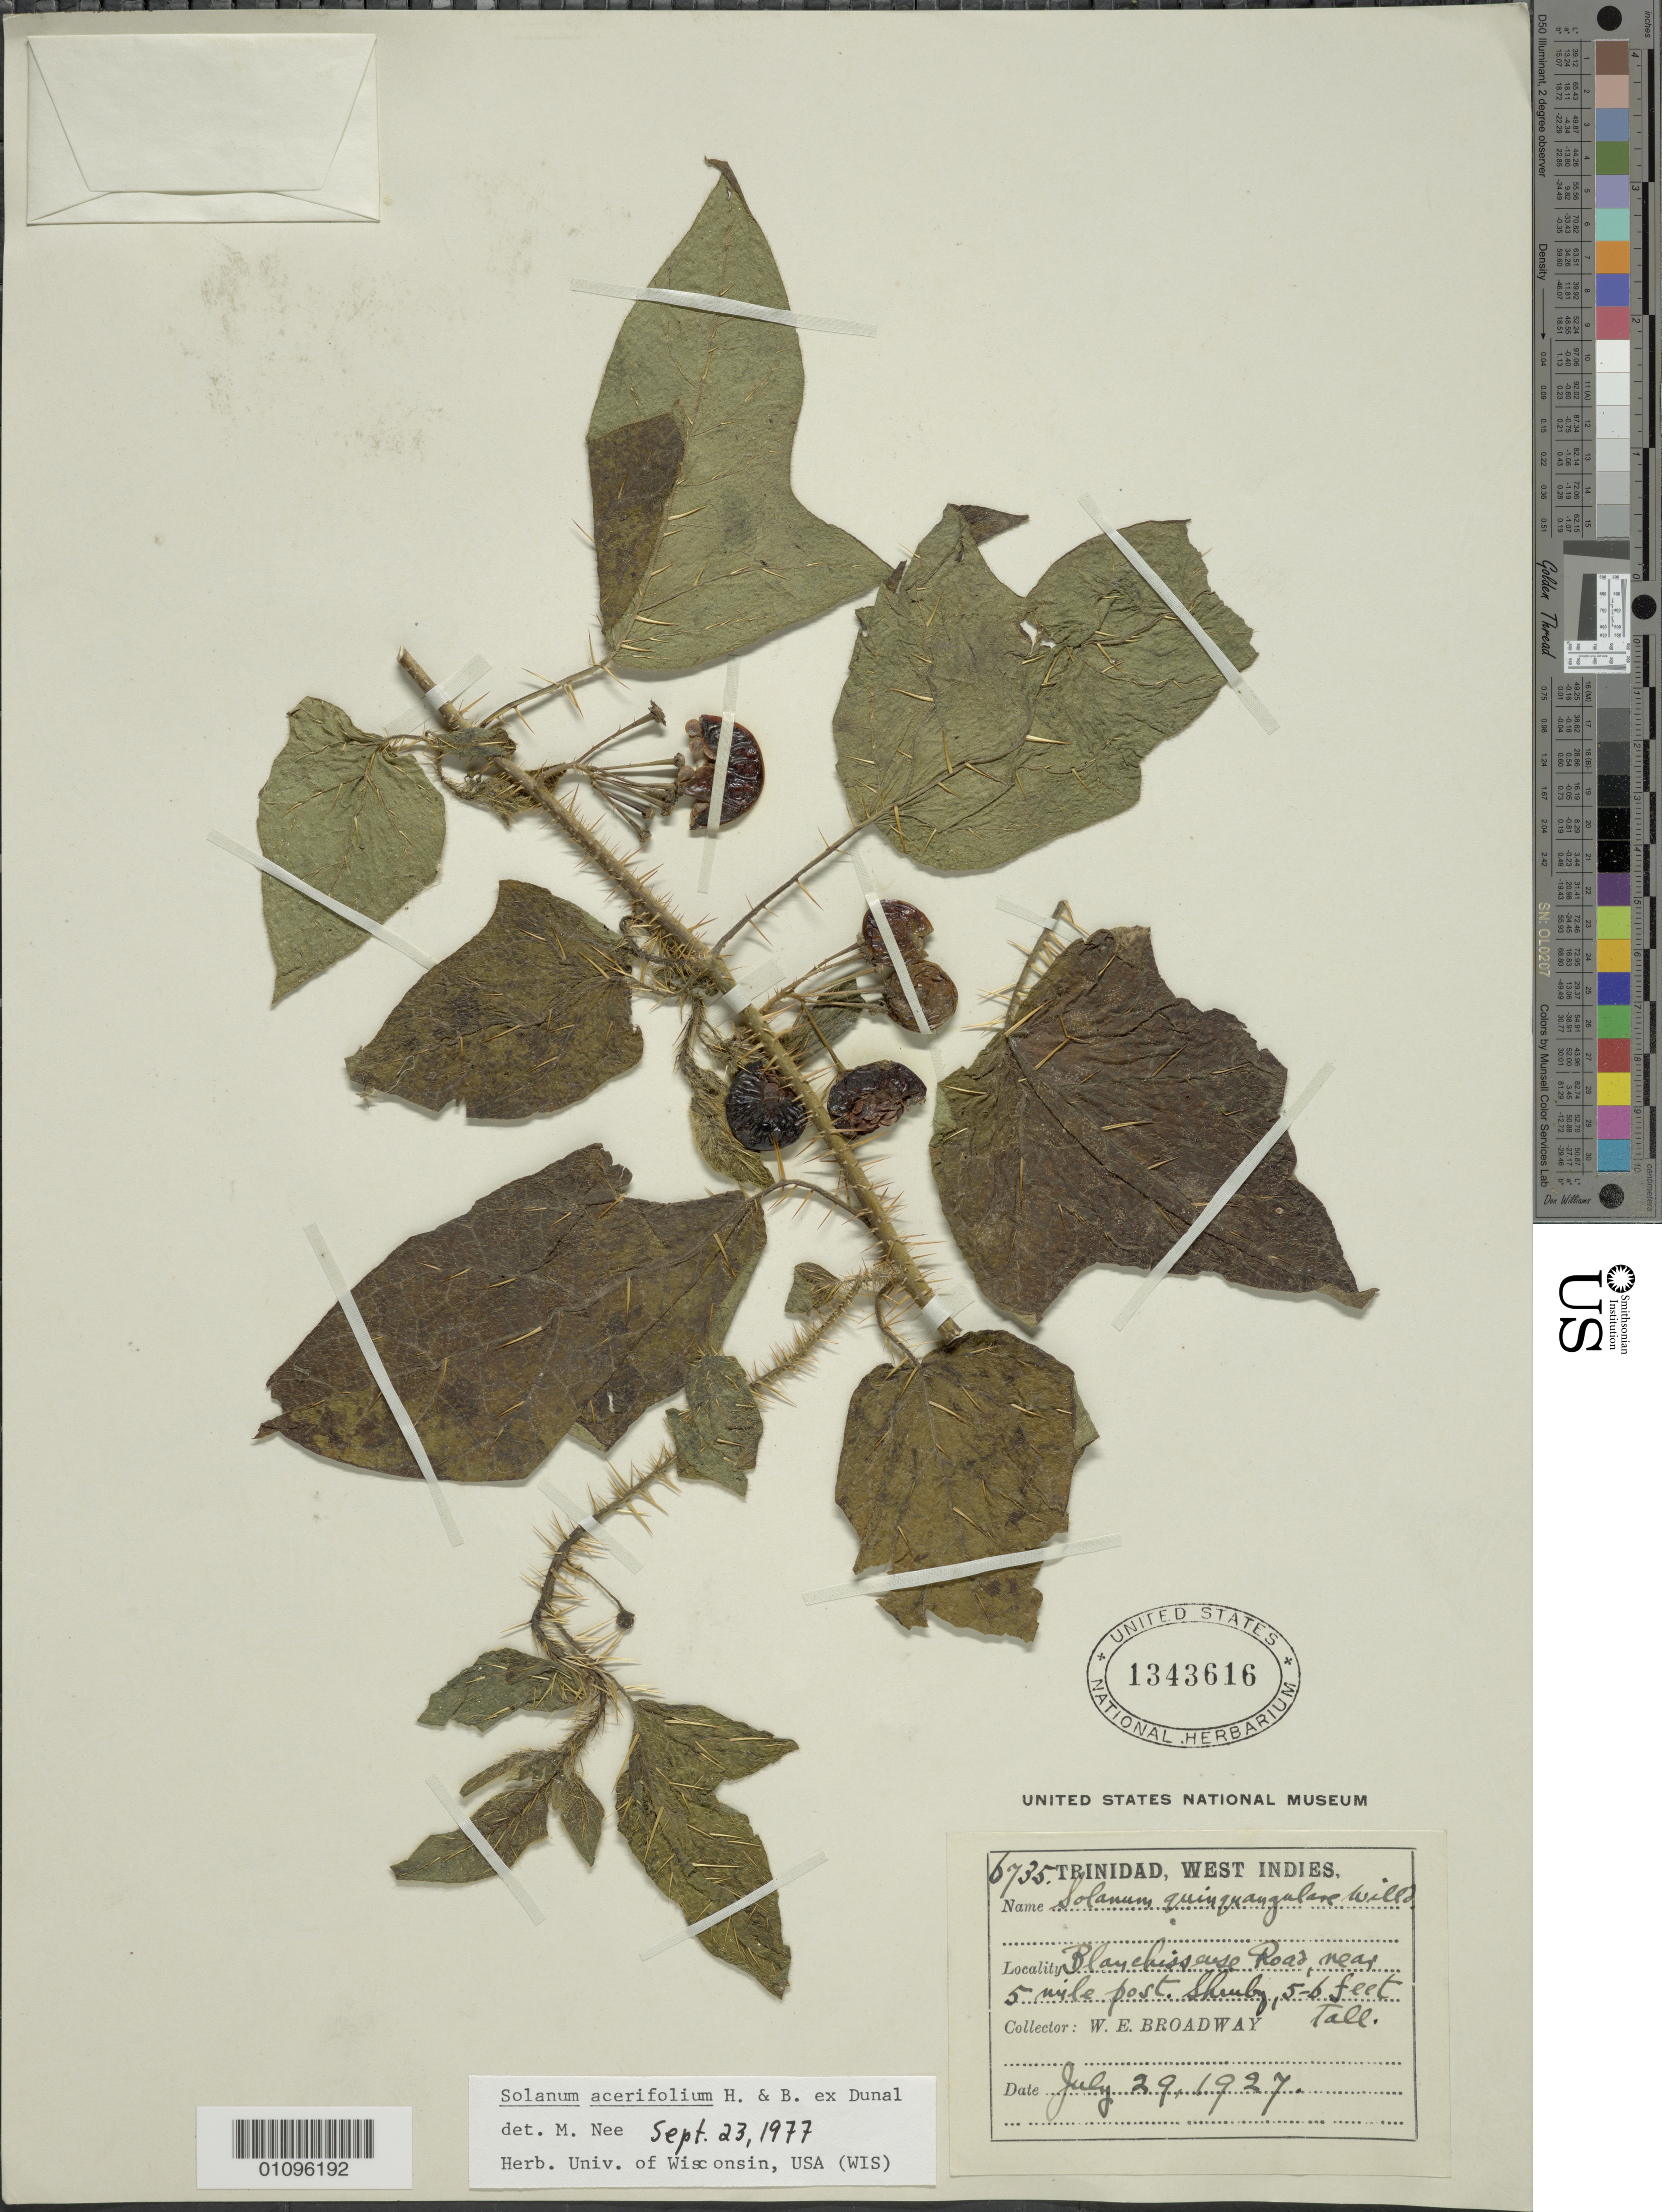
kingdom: Plantae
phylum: Tracheophyta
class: Magnoliopsida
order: Solanales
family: Solanaceae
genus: Solanum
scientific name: Solanum acerifolium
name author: Humb. & Bonpl. ex Dunal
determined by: Nee, Michael H.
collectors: W. E. Broadway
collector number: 6735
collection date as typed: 29 Jul 1927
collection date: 1927-07-29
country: Trinidad and Tobago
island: Trinidad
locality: Blanchiosseuse Road, near 5-mile post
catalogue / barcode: US 1343616